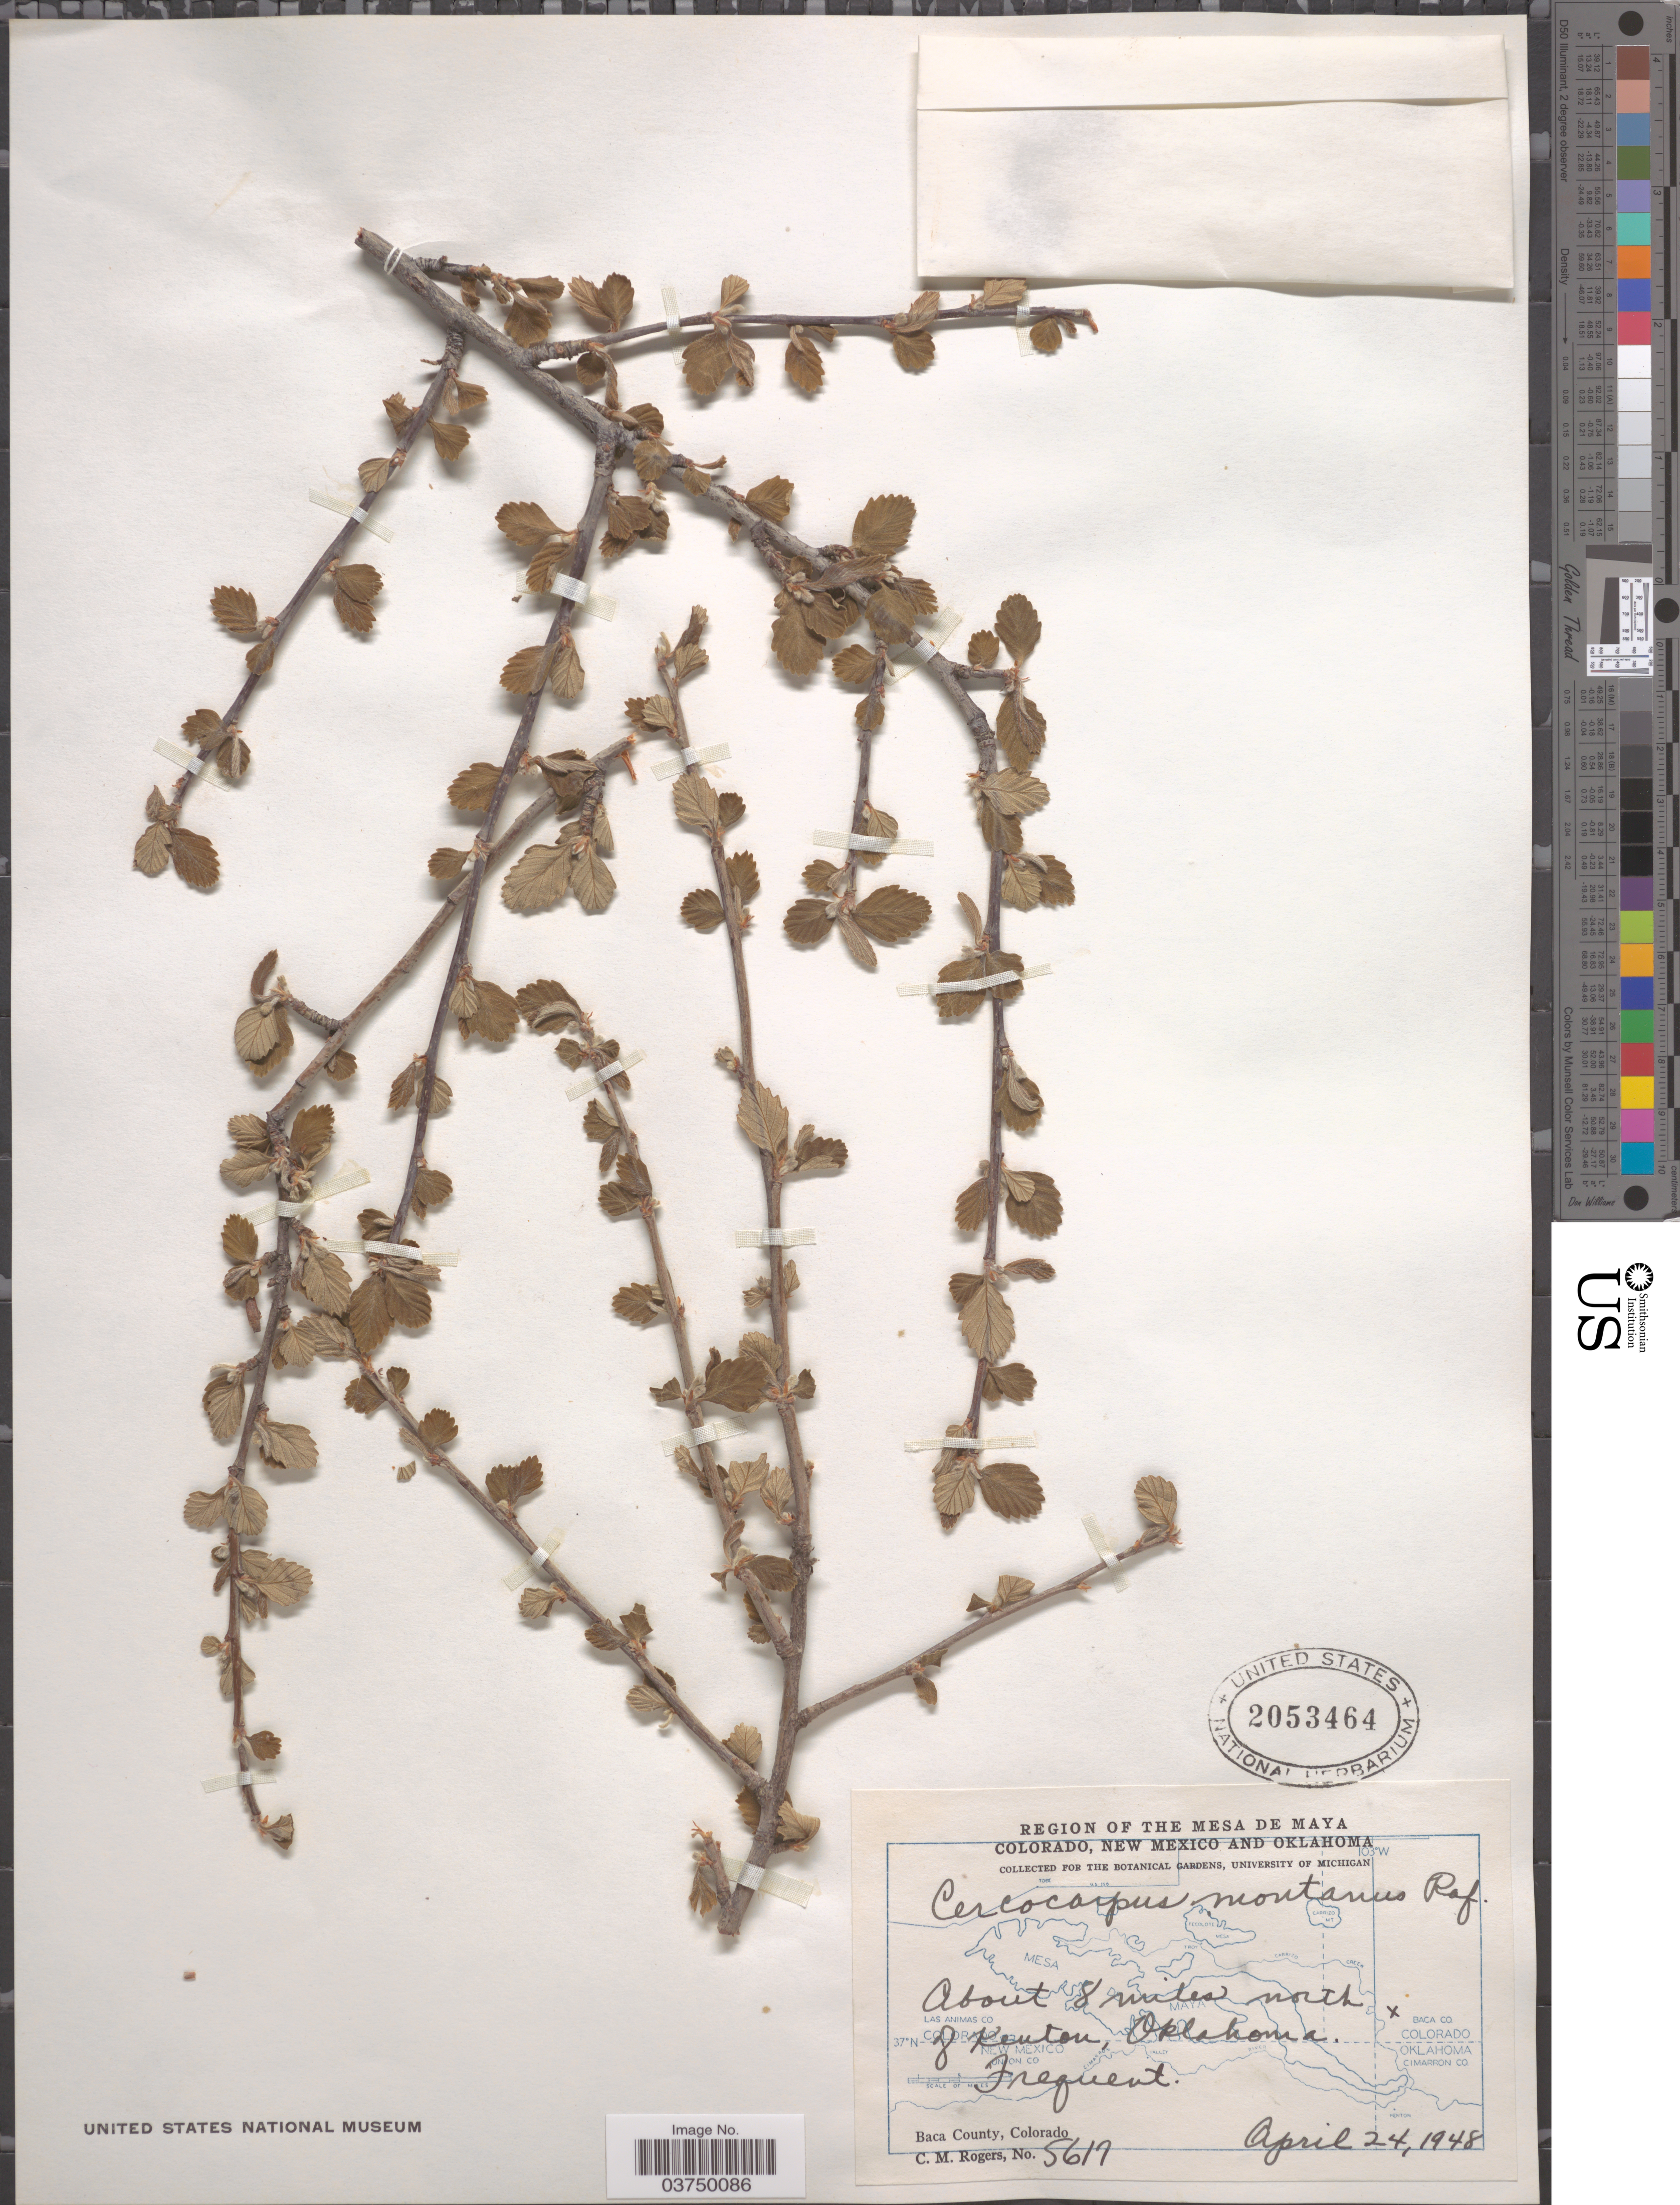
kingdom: Plantae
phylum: Tracheophyta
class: Magnoliopsida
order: Rosales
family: Rosaceae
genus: Cercocarpus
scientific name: Cercocarpus montanus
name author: Raf.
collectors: C. M. Rogers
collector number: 5617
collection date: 1948-04-24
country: United States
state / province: Oklahoma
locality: The Mesa de Maya. About 8 miles north of Kenton. Baca County.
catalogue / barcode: US 2053464